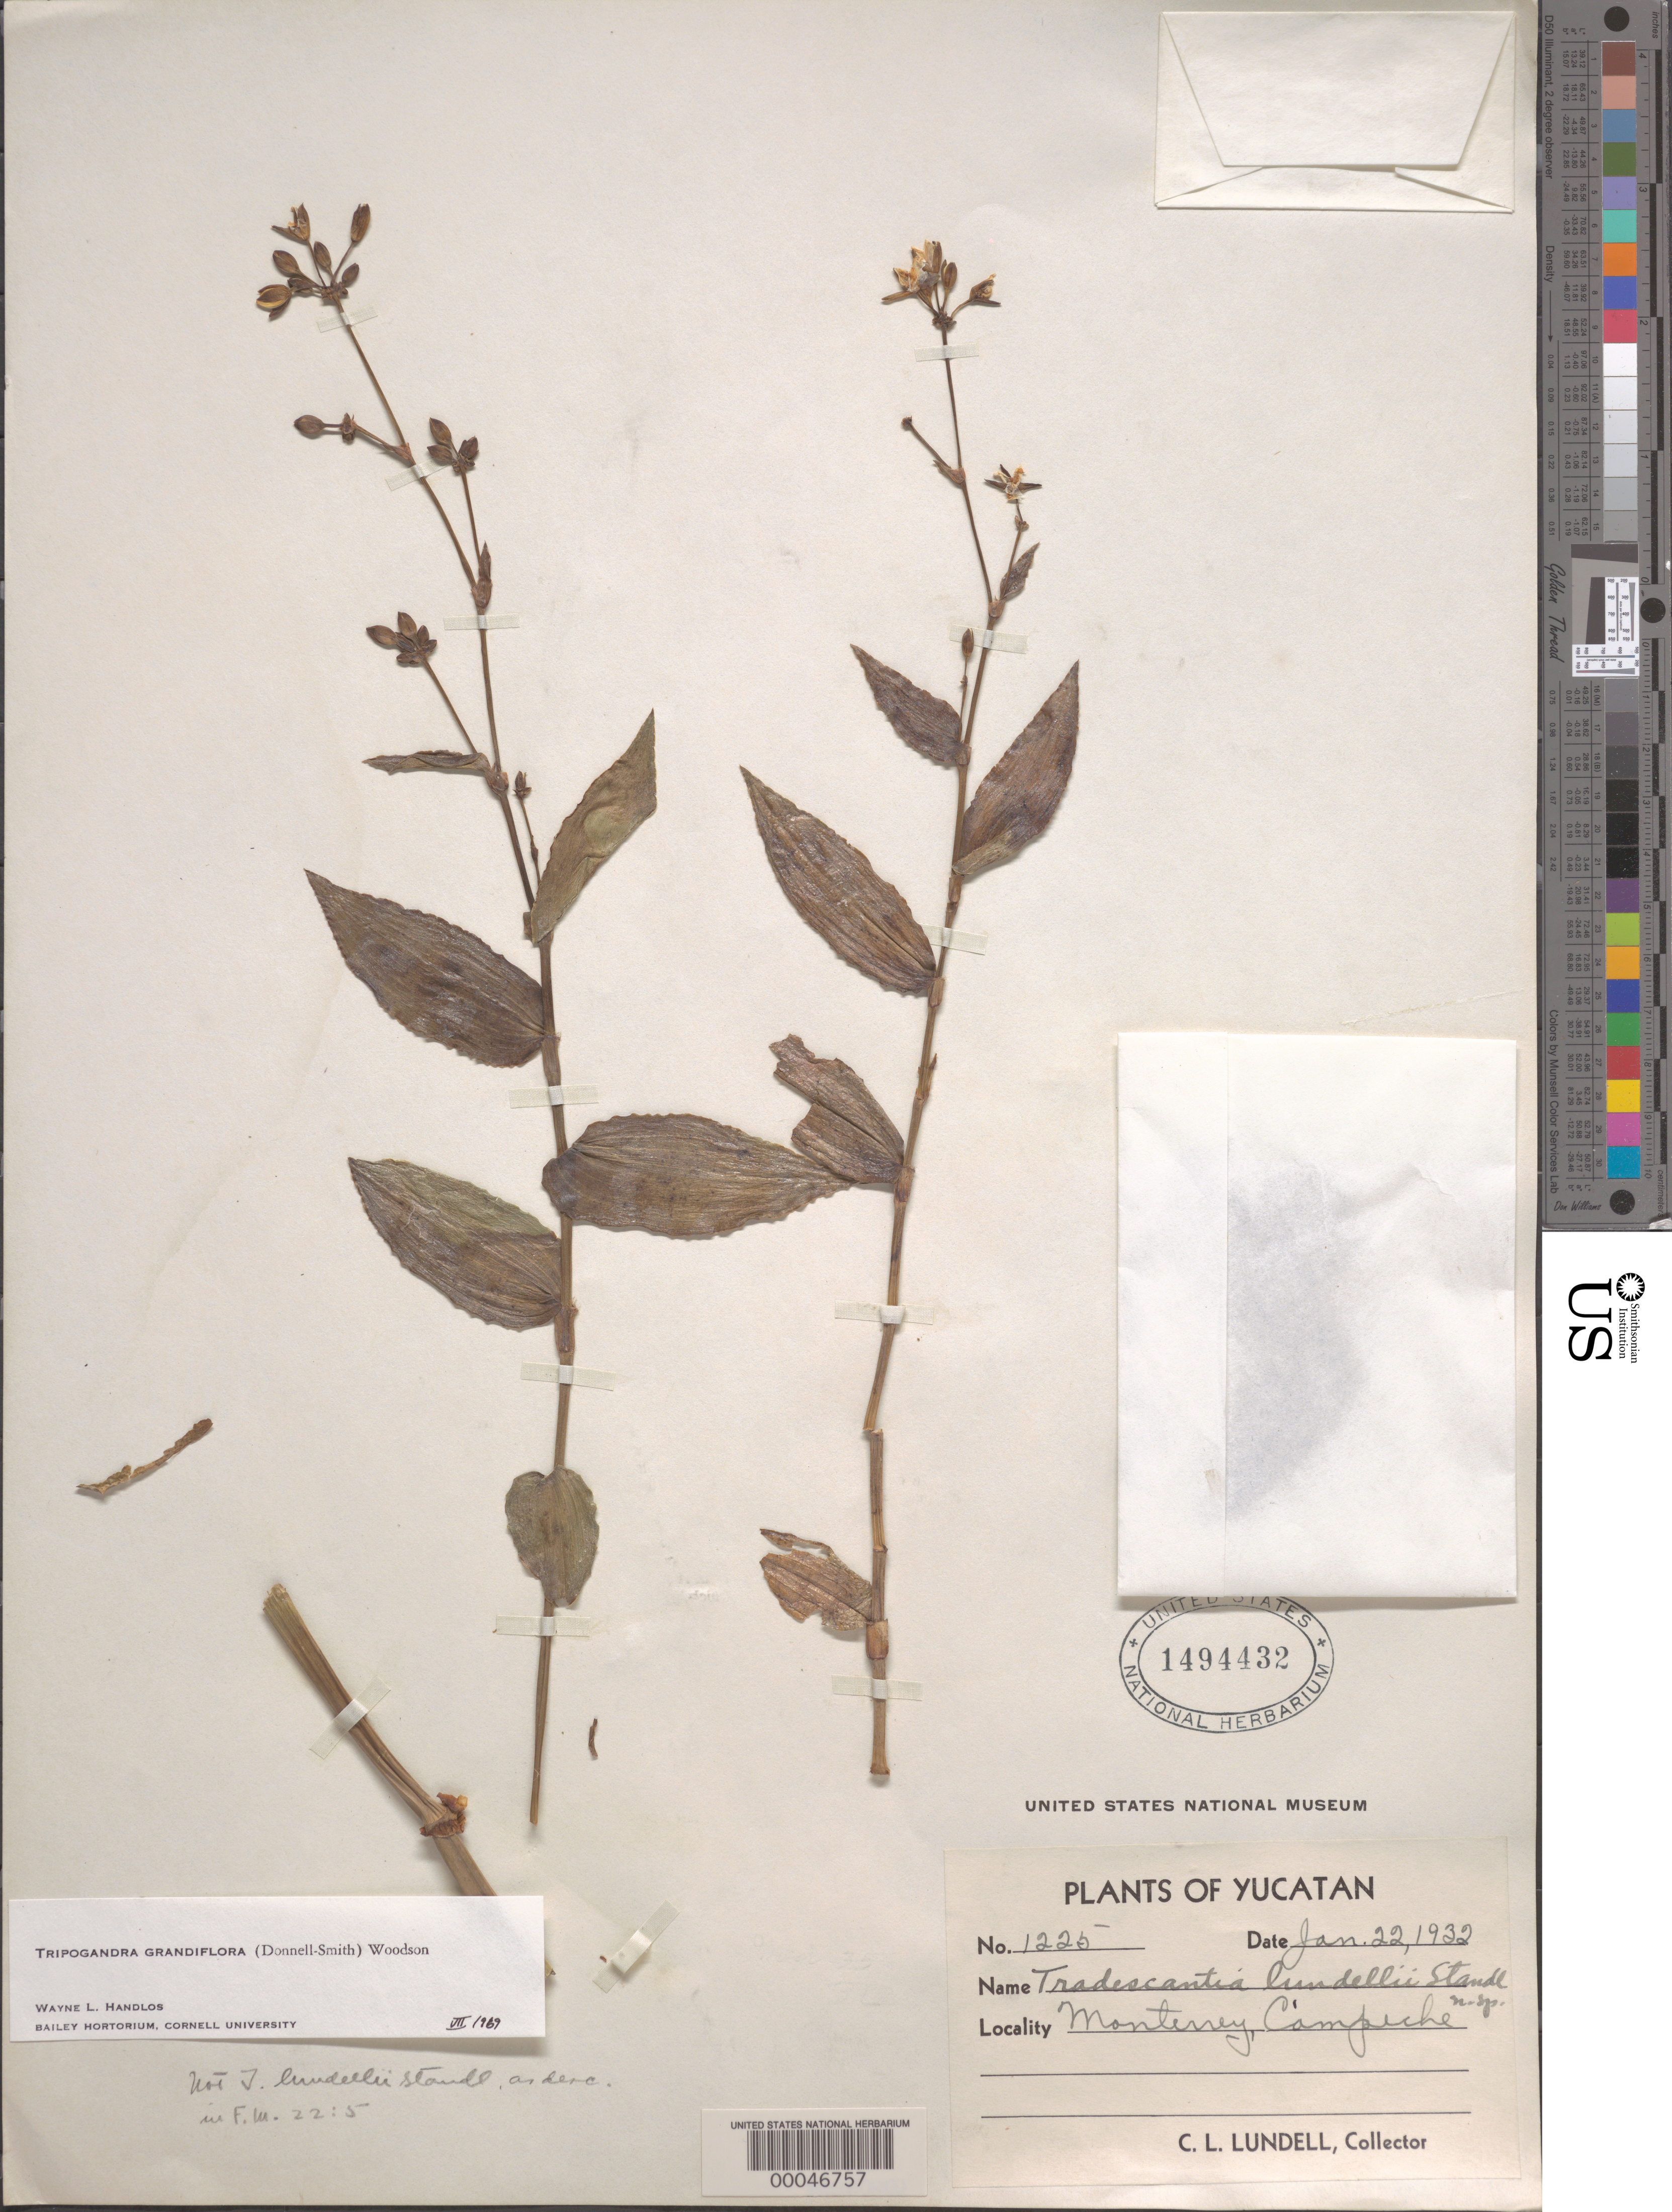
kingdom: Plantae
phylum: Tracheophyta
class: Liliopsida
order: Commelinales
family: Commelinaceae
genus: Tripogandra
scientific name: Tripogandra grandiflora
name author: (Donn. Sm.) Woodson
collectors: C. L. Lundell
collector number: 1225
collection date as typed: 22 Jan 1932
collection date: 1932-01-22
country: Mexico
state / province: Campeche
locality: Monterrey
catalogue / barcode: US 1494432